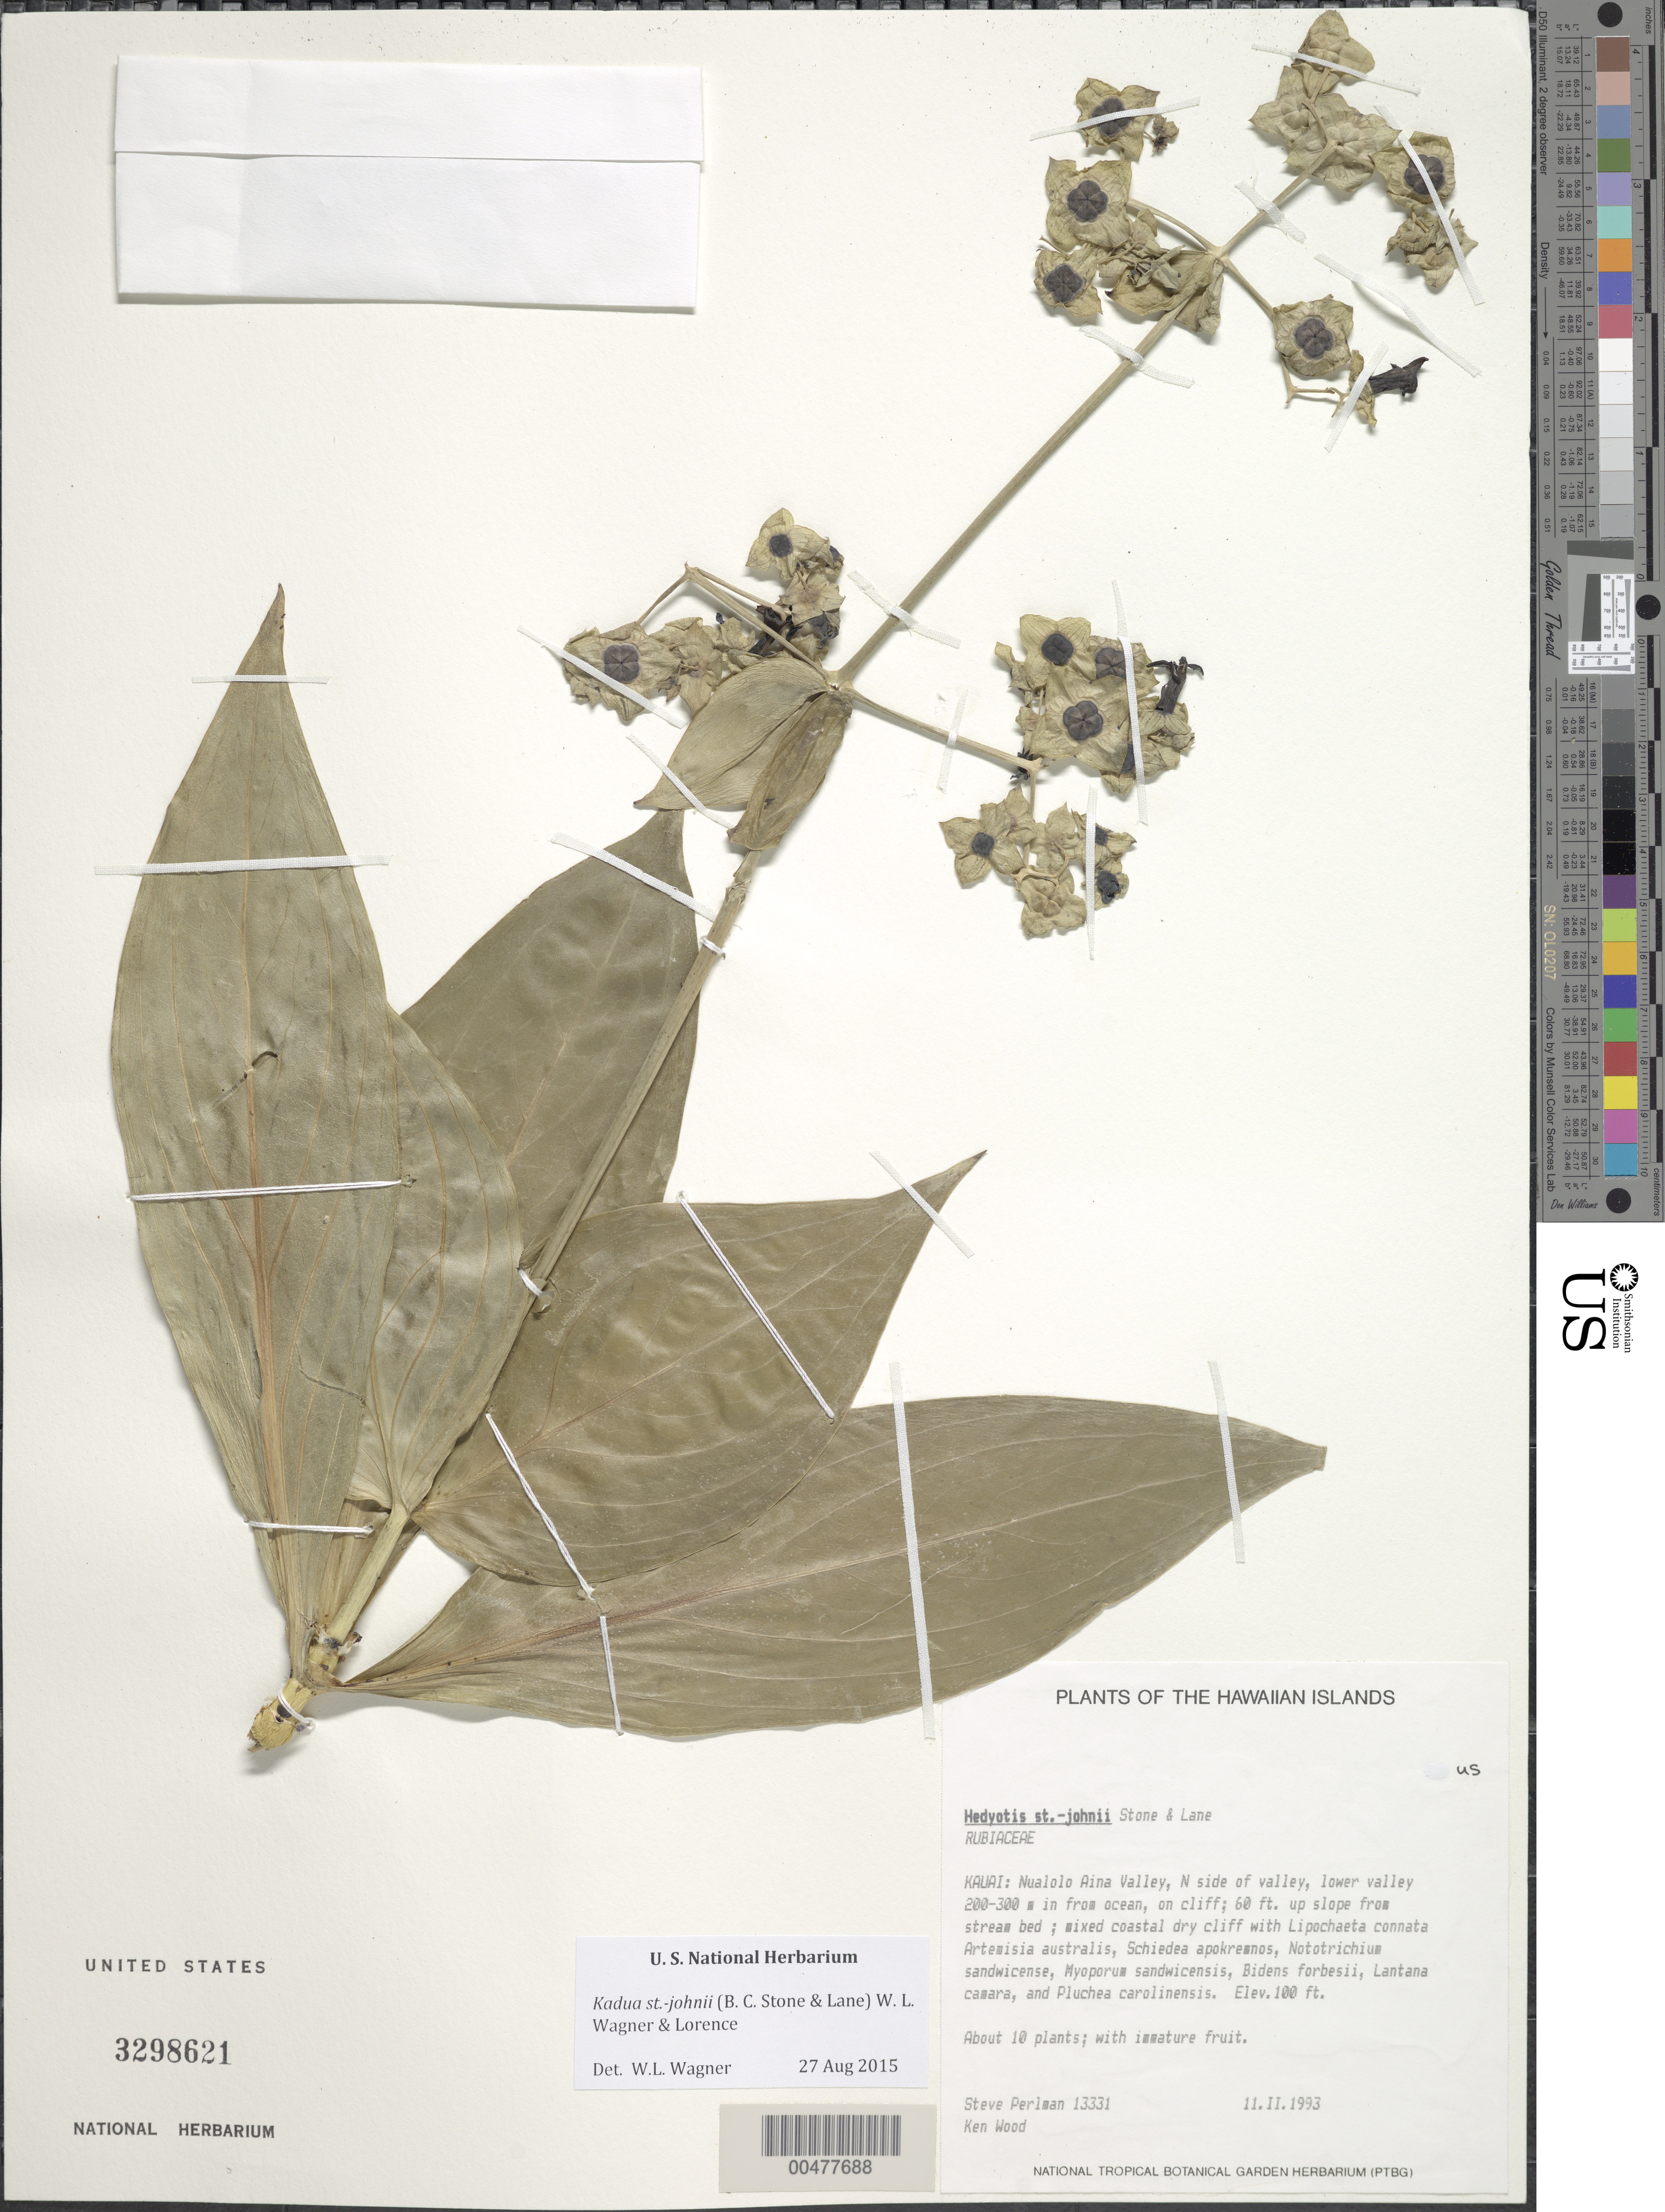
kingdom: Plantae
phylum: Tracheophyta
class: Magnoliopsida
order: Gentianales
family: Rubiaceae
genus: Kadua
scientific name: Kadua st.-johnii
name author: (B.C. Stone & Lane) W.L. Wagner & Lorence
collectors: S. P. Perlman & K. Wood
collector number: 13331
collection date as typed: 11 Feb 1993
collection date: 1993-02-11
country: United States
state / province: Hawaii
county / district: Kauai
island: Kaua'i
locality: Nualolo Aina Valley, N side of valley, lower valley, 200-300 m in from ocean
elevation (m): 30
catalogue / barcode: US 3298621